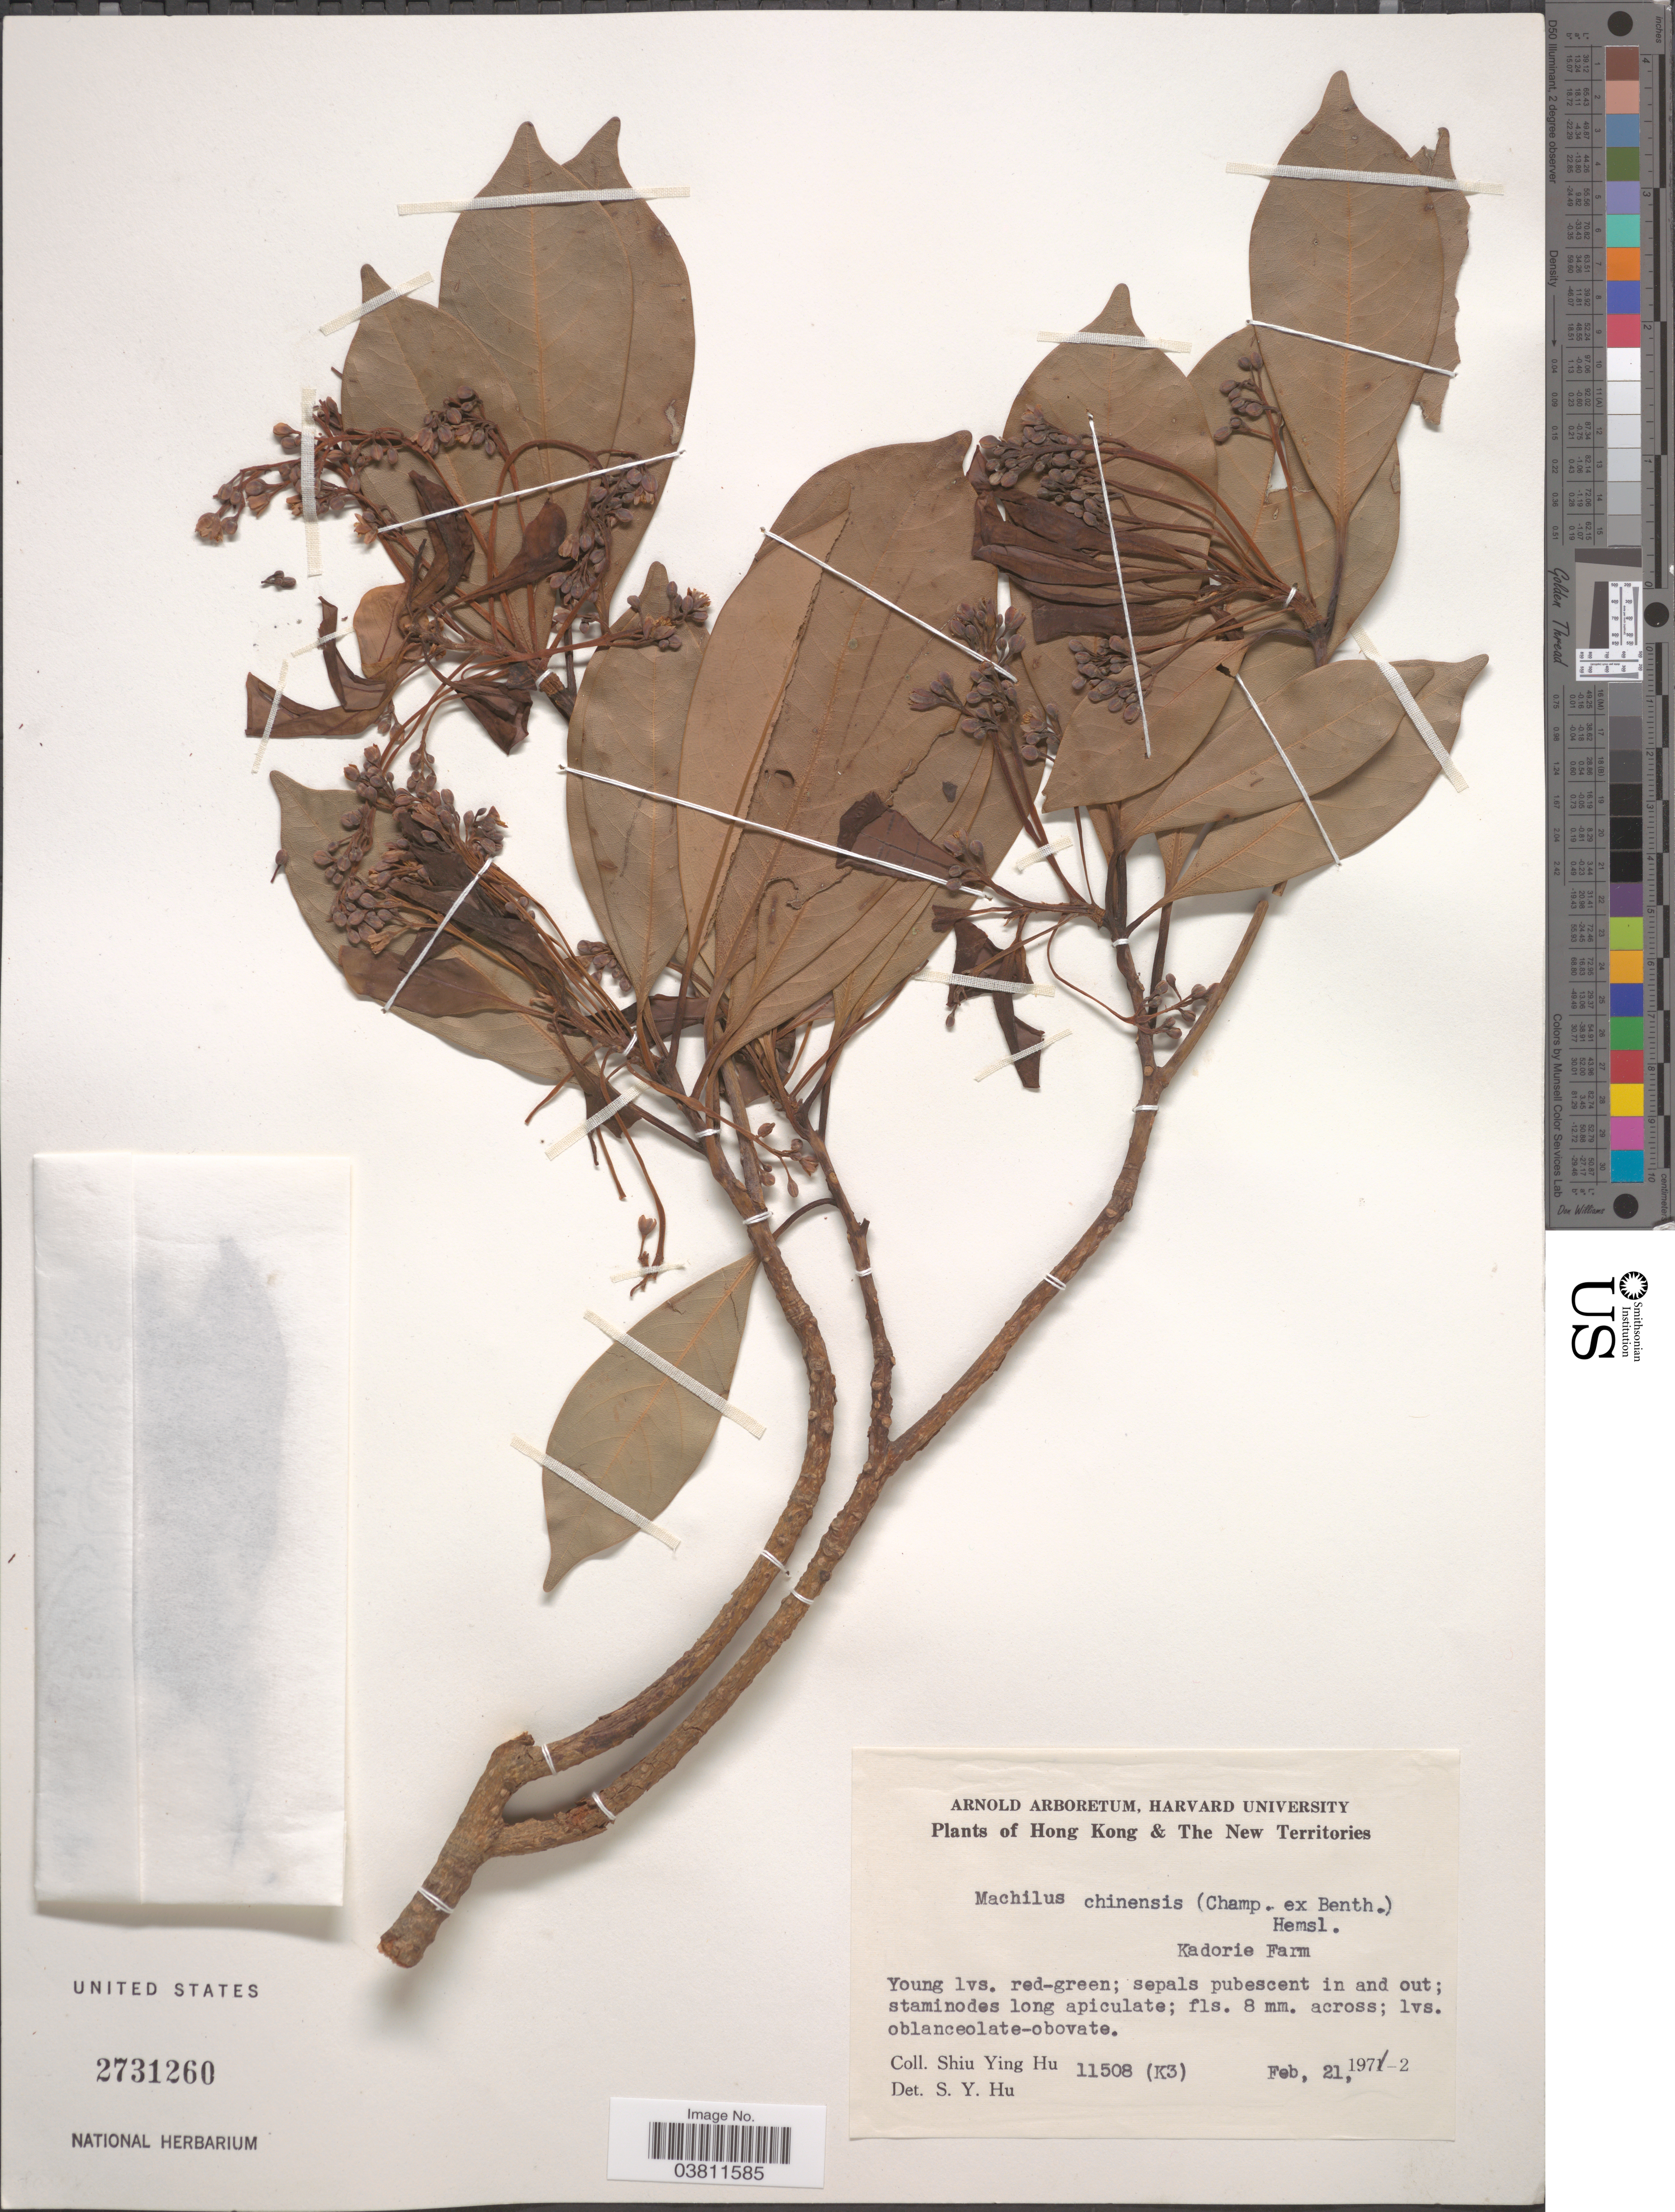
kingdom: Plantae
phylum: Tracheophyta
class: Magnoliopsida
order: Laurales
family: Lauraceae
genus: Machilus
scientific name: Machilus chinensis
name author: (Benth.) Hemsl.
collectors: S. Y. Hu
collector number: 11508 (K3)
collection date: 1972-02-21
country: China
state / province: Hong Kong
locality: The New Territories. Kadorie Farm.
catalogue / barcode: US 2731260